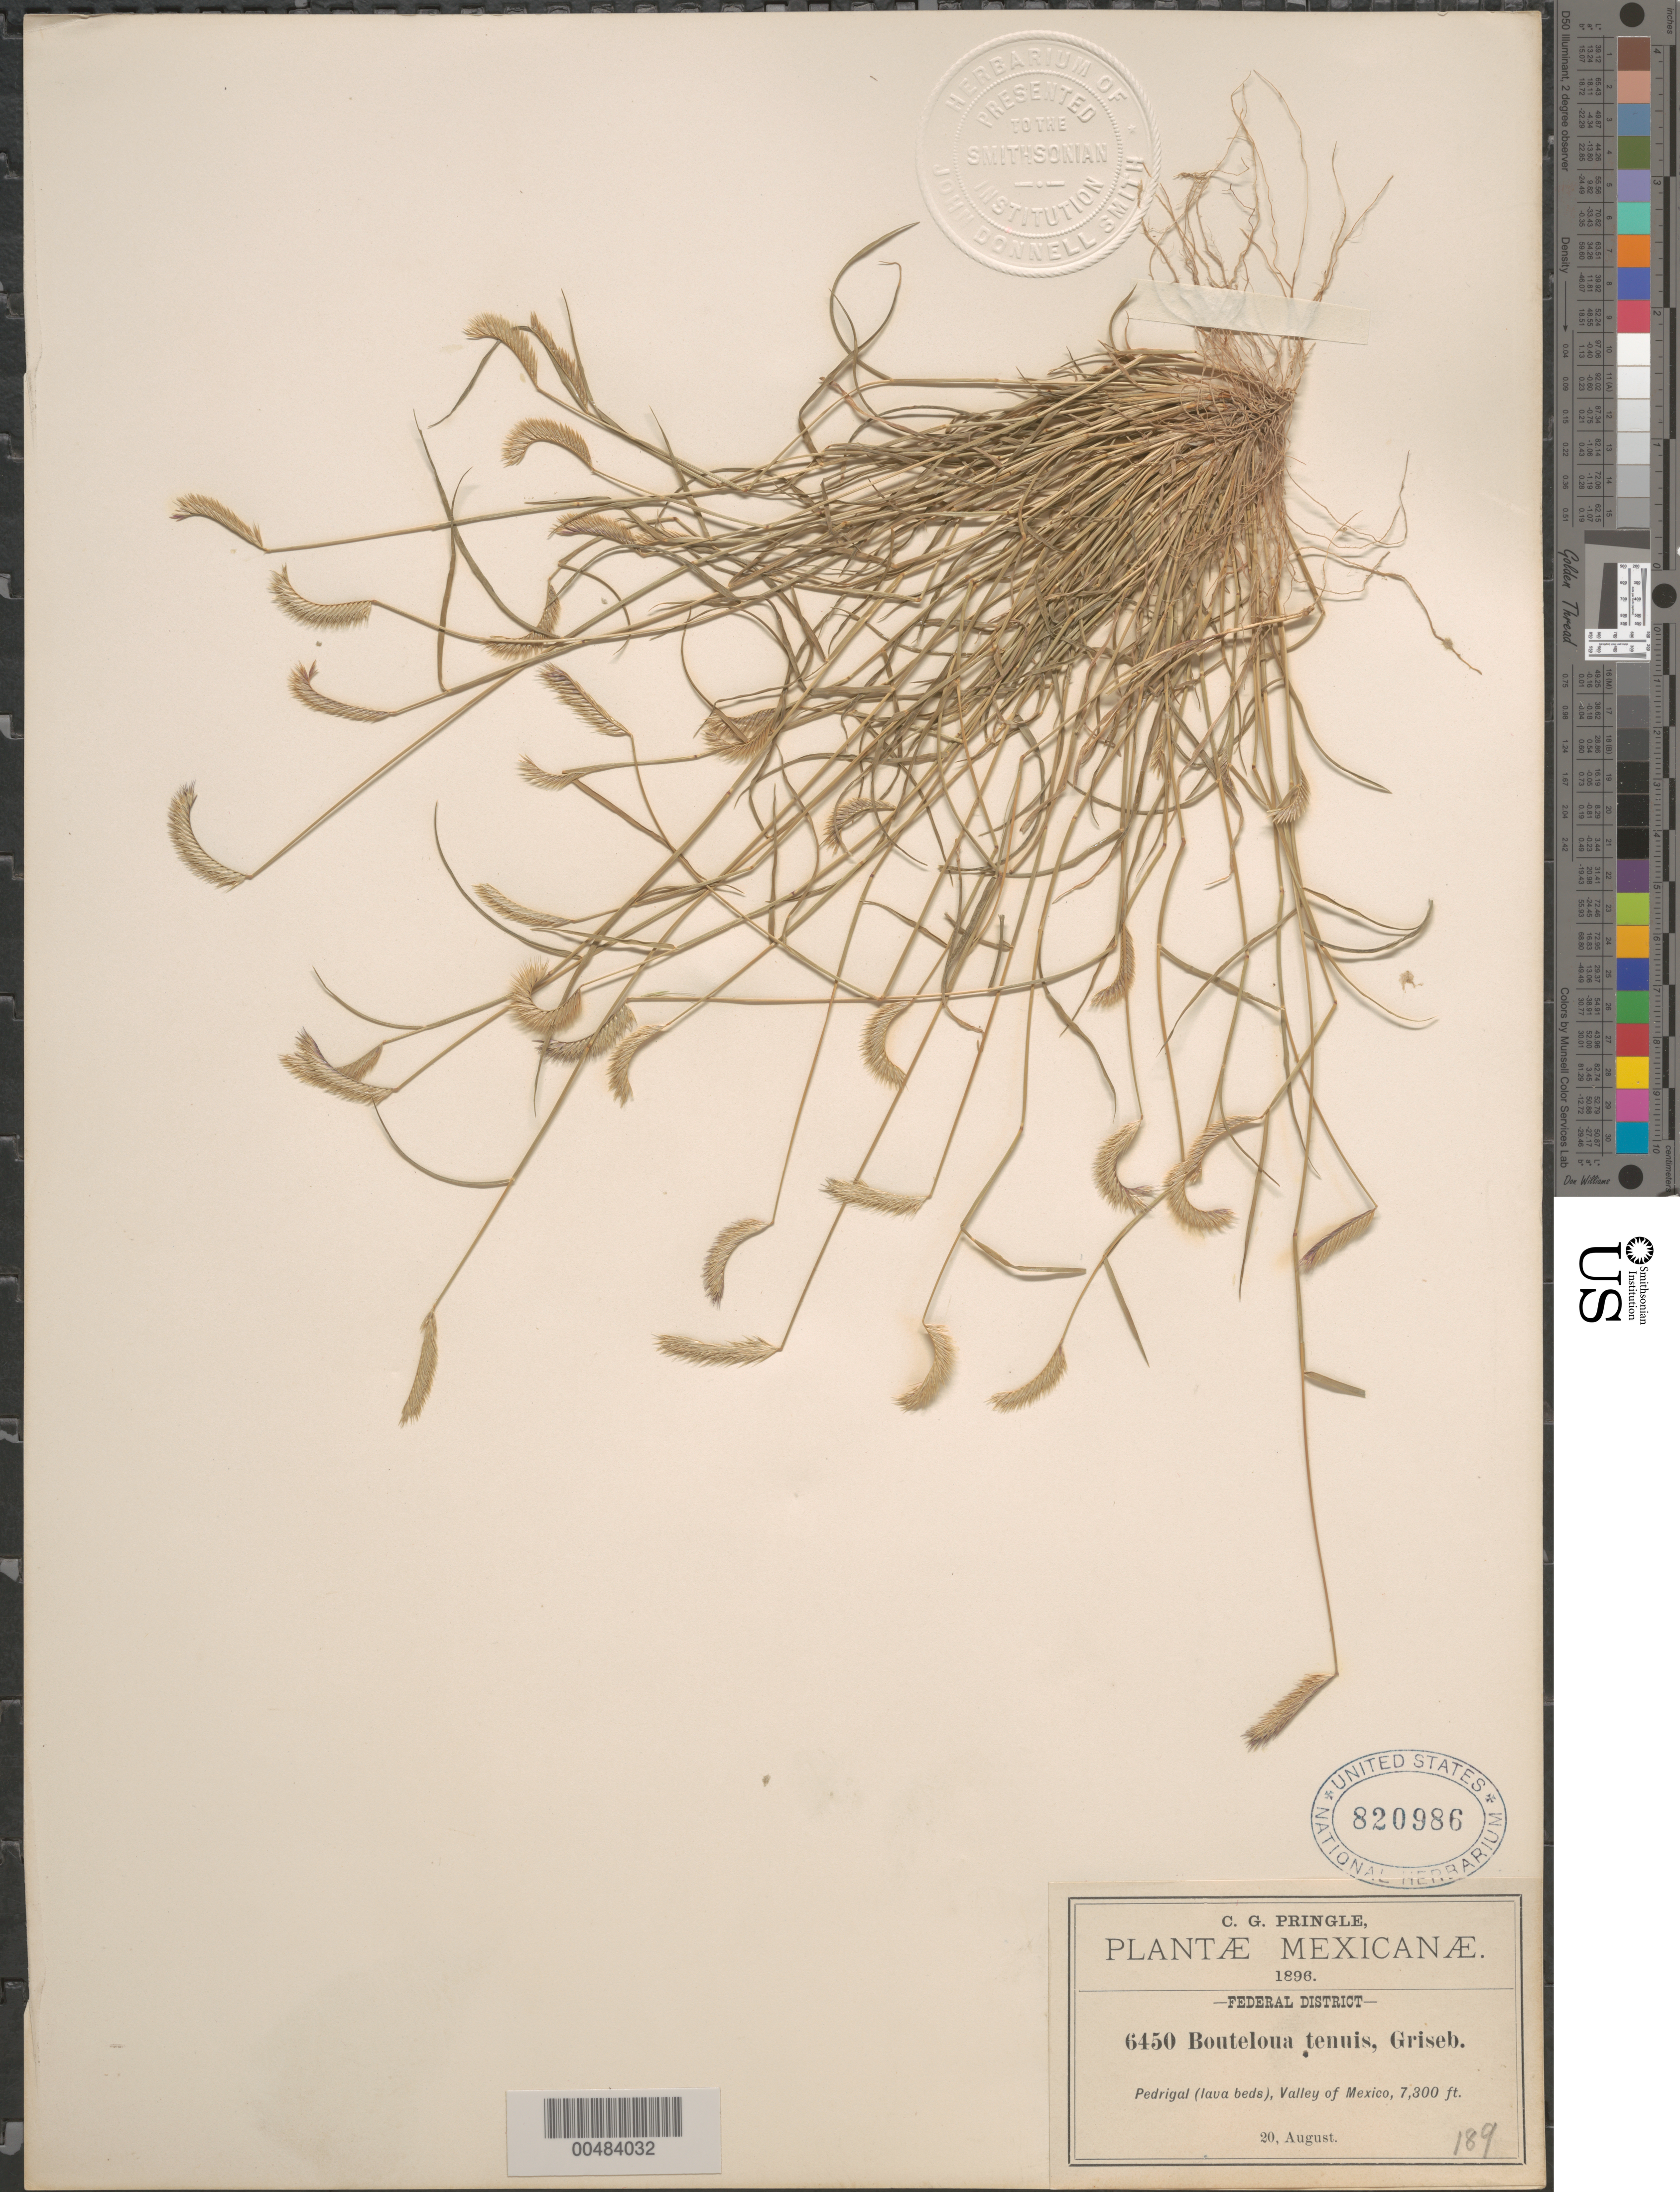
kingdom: Plantae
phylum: Tracheophyta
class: Liliopsida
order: Poales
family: Poaceae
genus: Bouteloua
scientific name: Bouteloua tennis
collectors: C. G. Pringle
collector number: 6450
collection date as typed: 20 Aug 1896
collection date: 1896-08-20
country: Mexico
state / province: Distrito Federal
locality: Pedrigal (lava beds), Valley of Mexico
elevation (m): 2225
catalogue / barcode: US 820986